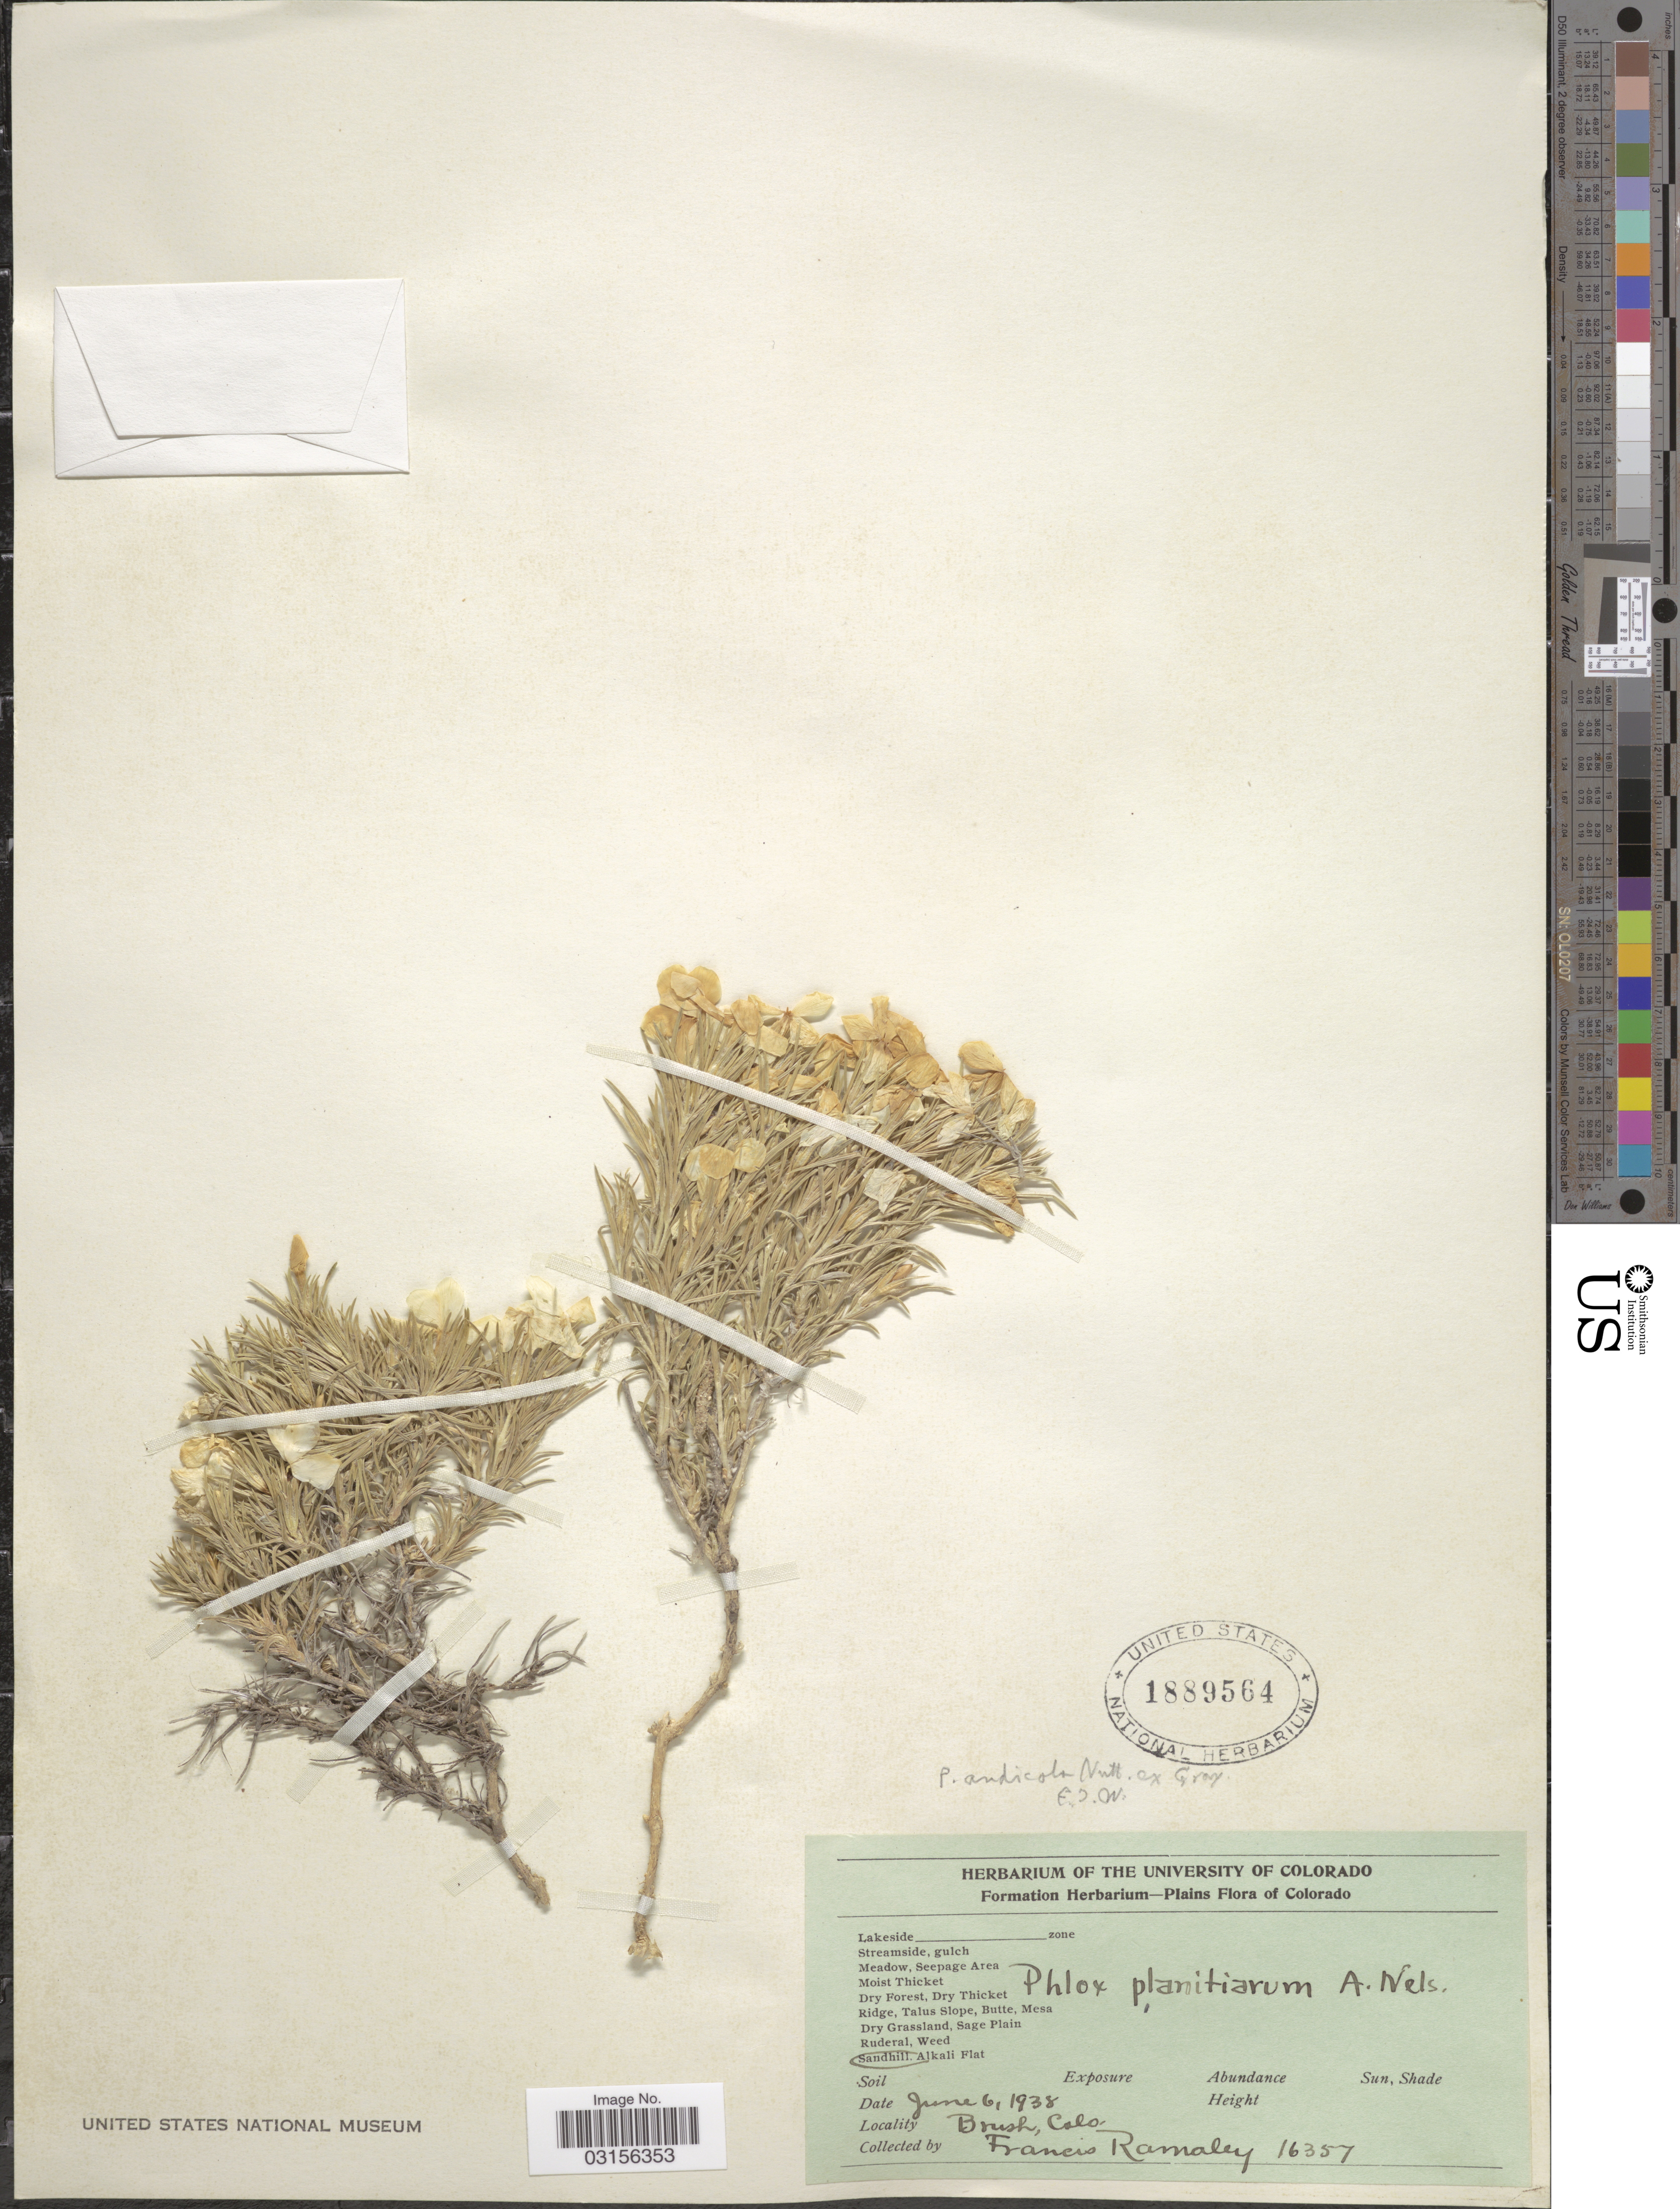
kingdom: Plantae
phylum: Tracheophyta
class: Magnoliopsida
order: Ericales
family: Polemoniaceae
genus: Phlox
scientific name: Phlox andicola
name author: (Britton) E.E. Nelson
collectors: F. Ramaley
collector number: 16357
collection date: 1938-06-06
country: United States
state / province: Colorado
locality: Brush, Colo.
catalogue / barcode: US 1889564